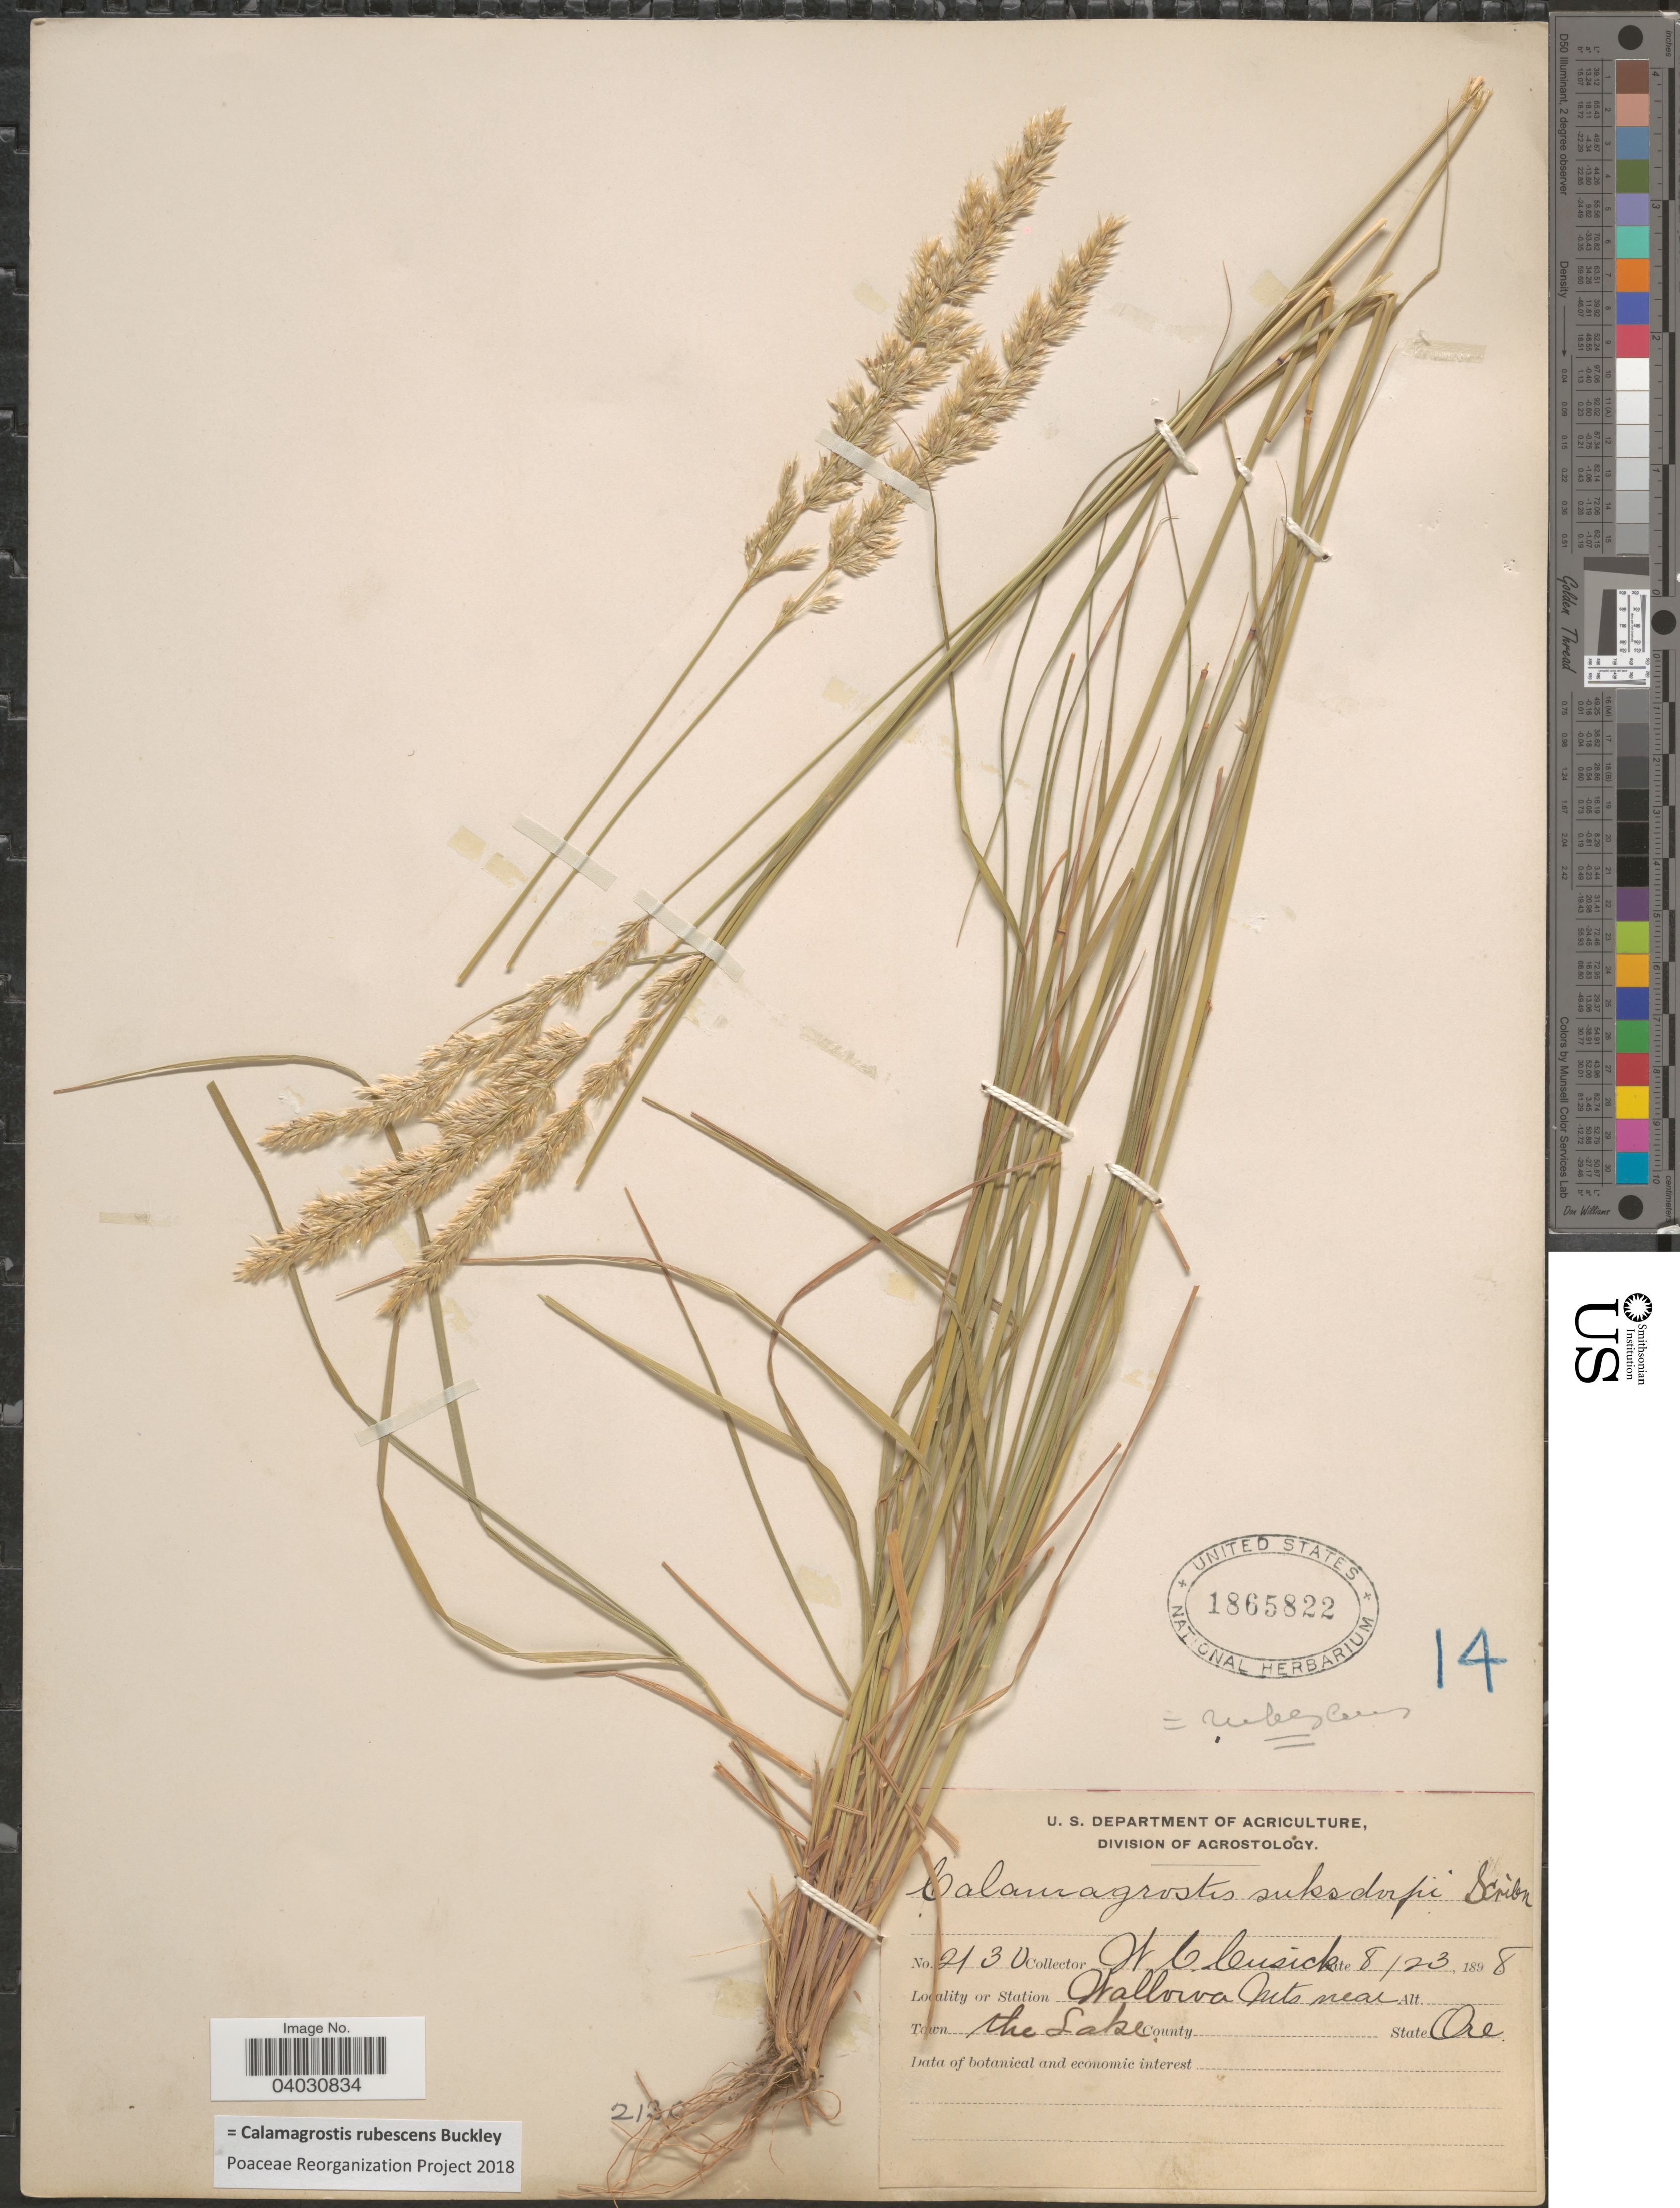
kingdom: Plantae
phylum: Tracheophyta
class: Liliopsida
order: Poales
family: Poaceae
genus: Calamagrostis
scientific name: Calamagrostis rubescens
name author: Buckley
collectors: W. C. Cusick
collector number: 2130*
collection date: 1898-08-23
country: United States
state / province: Oregon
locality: Wallowa Mts near the Lake.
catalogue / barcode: US 1865822